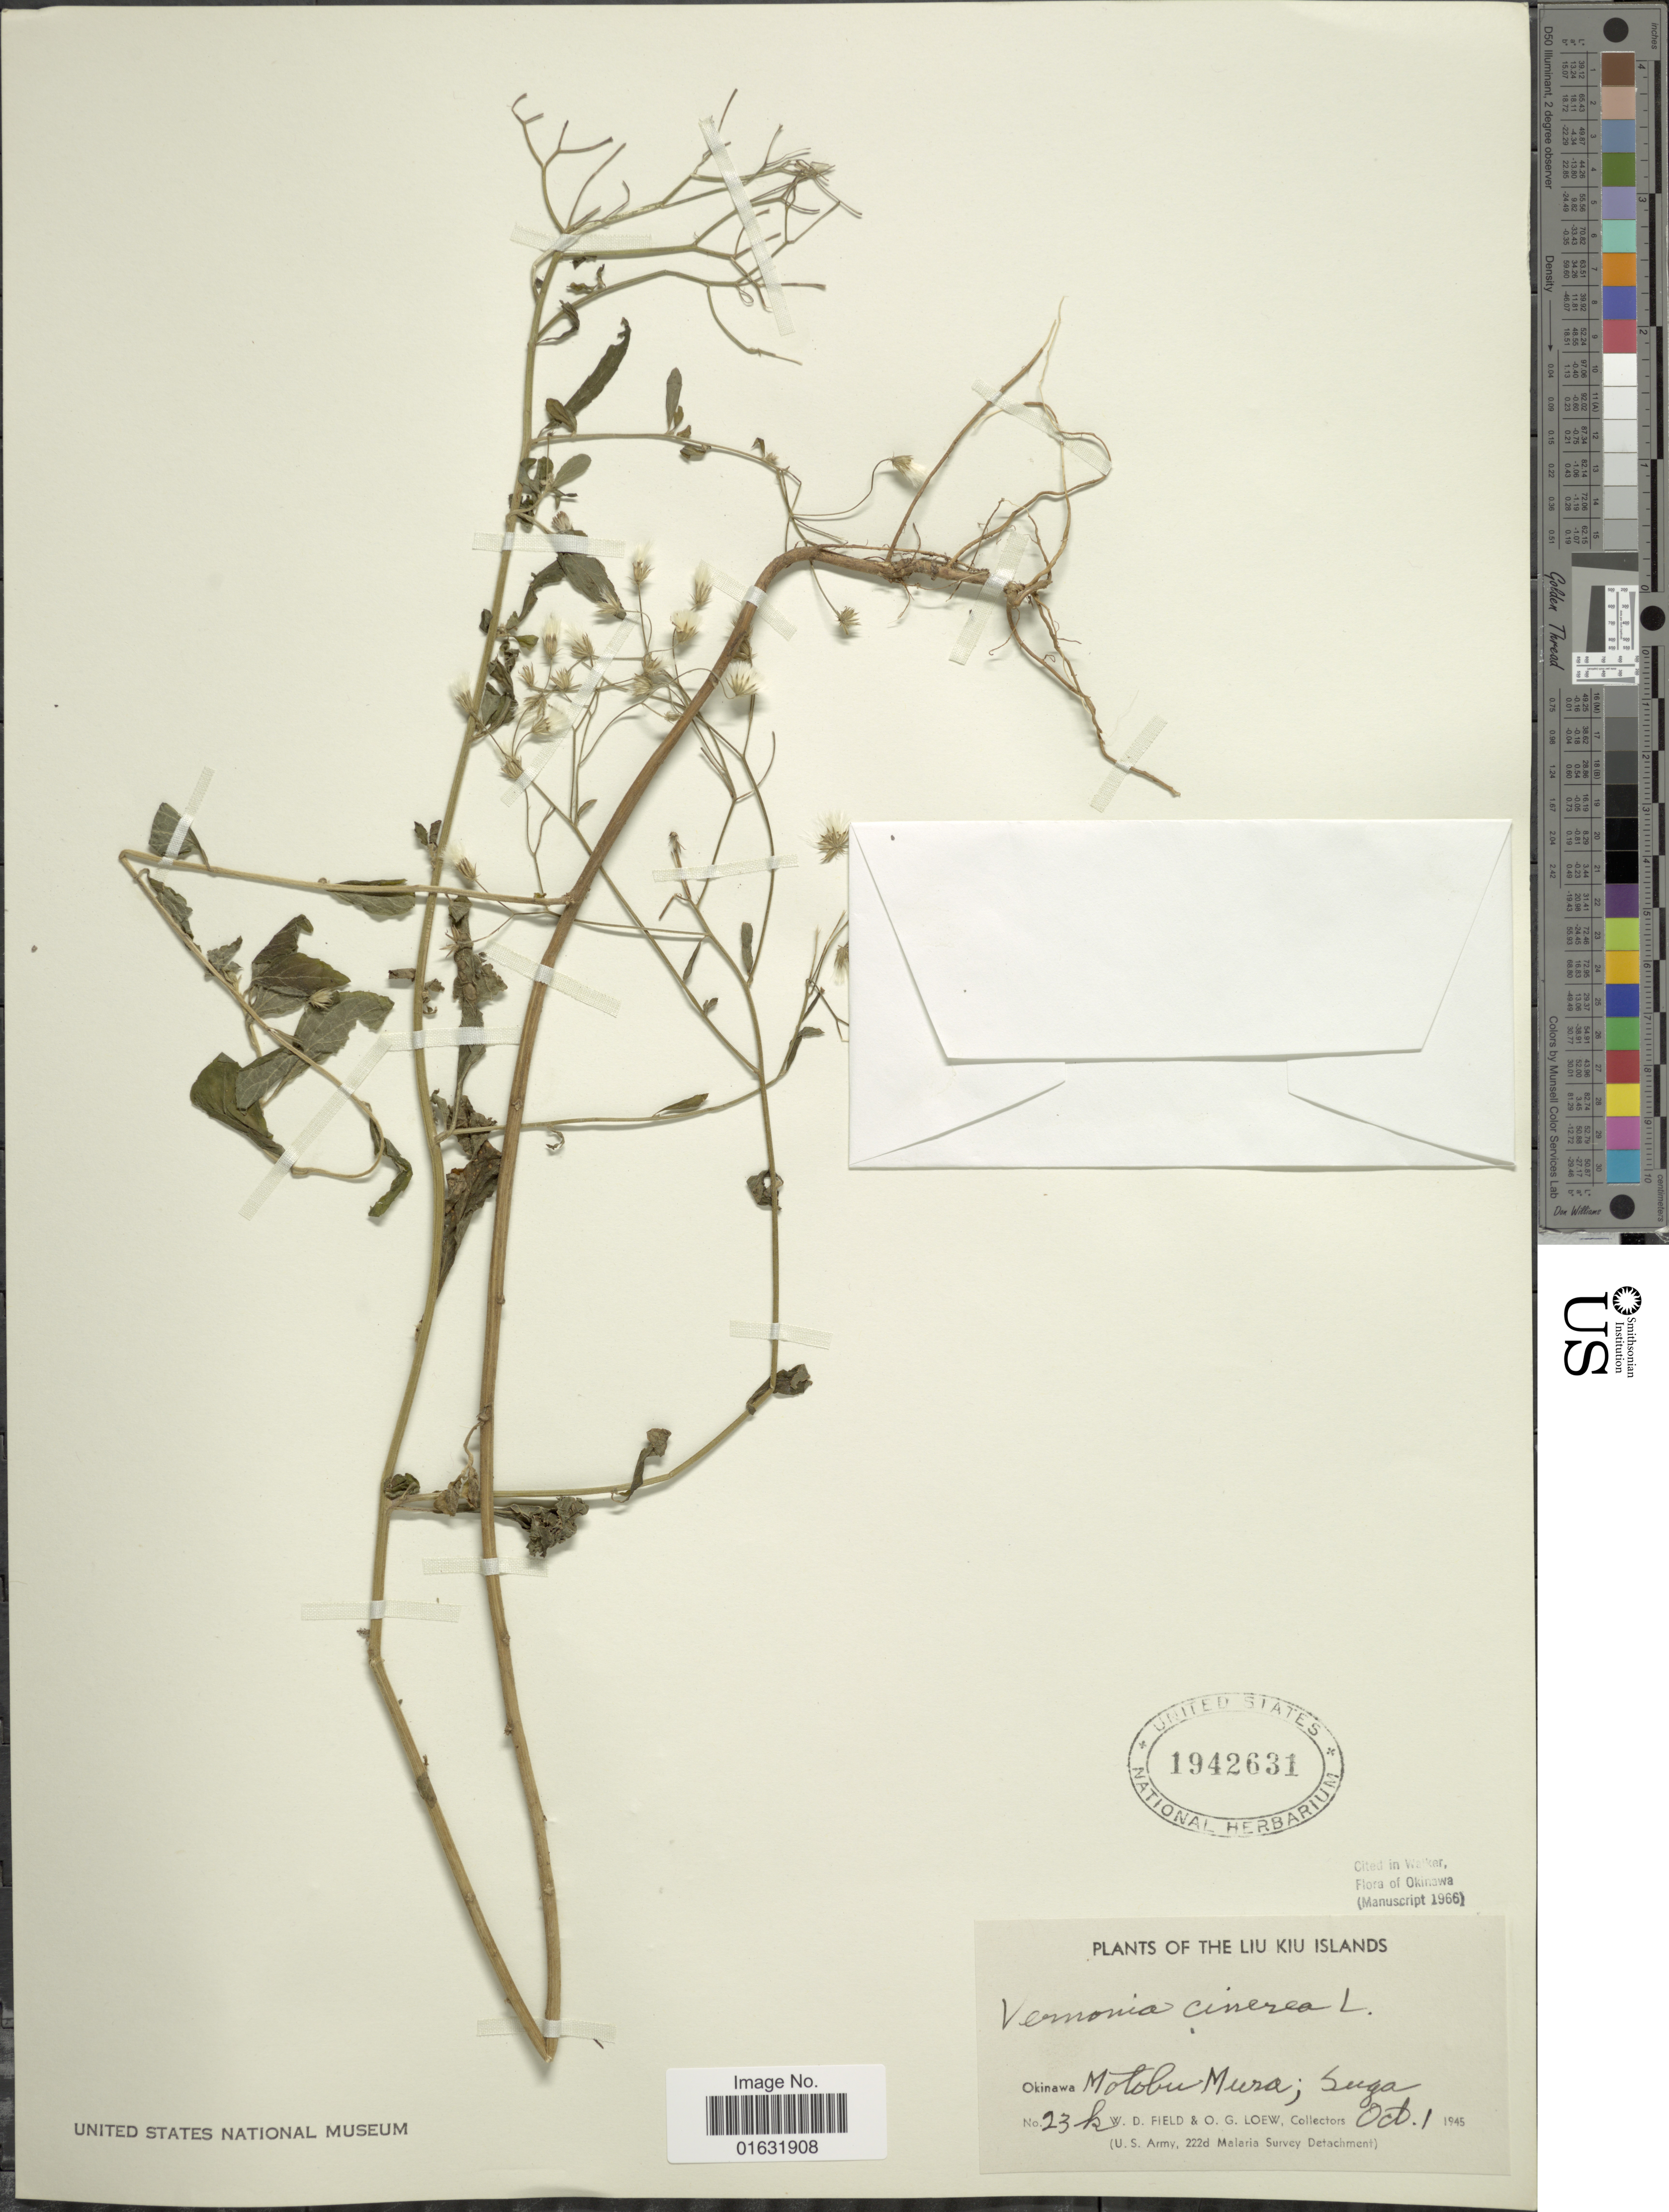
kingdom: Plantae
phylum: Tracheophyta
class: Magnoliopsida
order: Asterales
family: Asteraceae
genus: Cyanthillium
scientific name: Cyanthillium cinereum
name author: (L.) H. Rob.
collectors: W. D. Field & O. G. Loew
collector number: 23k*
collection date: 1945-10-01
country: Japan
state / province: Okinawa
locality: Motobu Mura, Suga, Liu Kiu Islands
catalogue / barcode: US 1942631